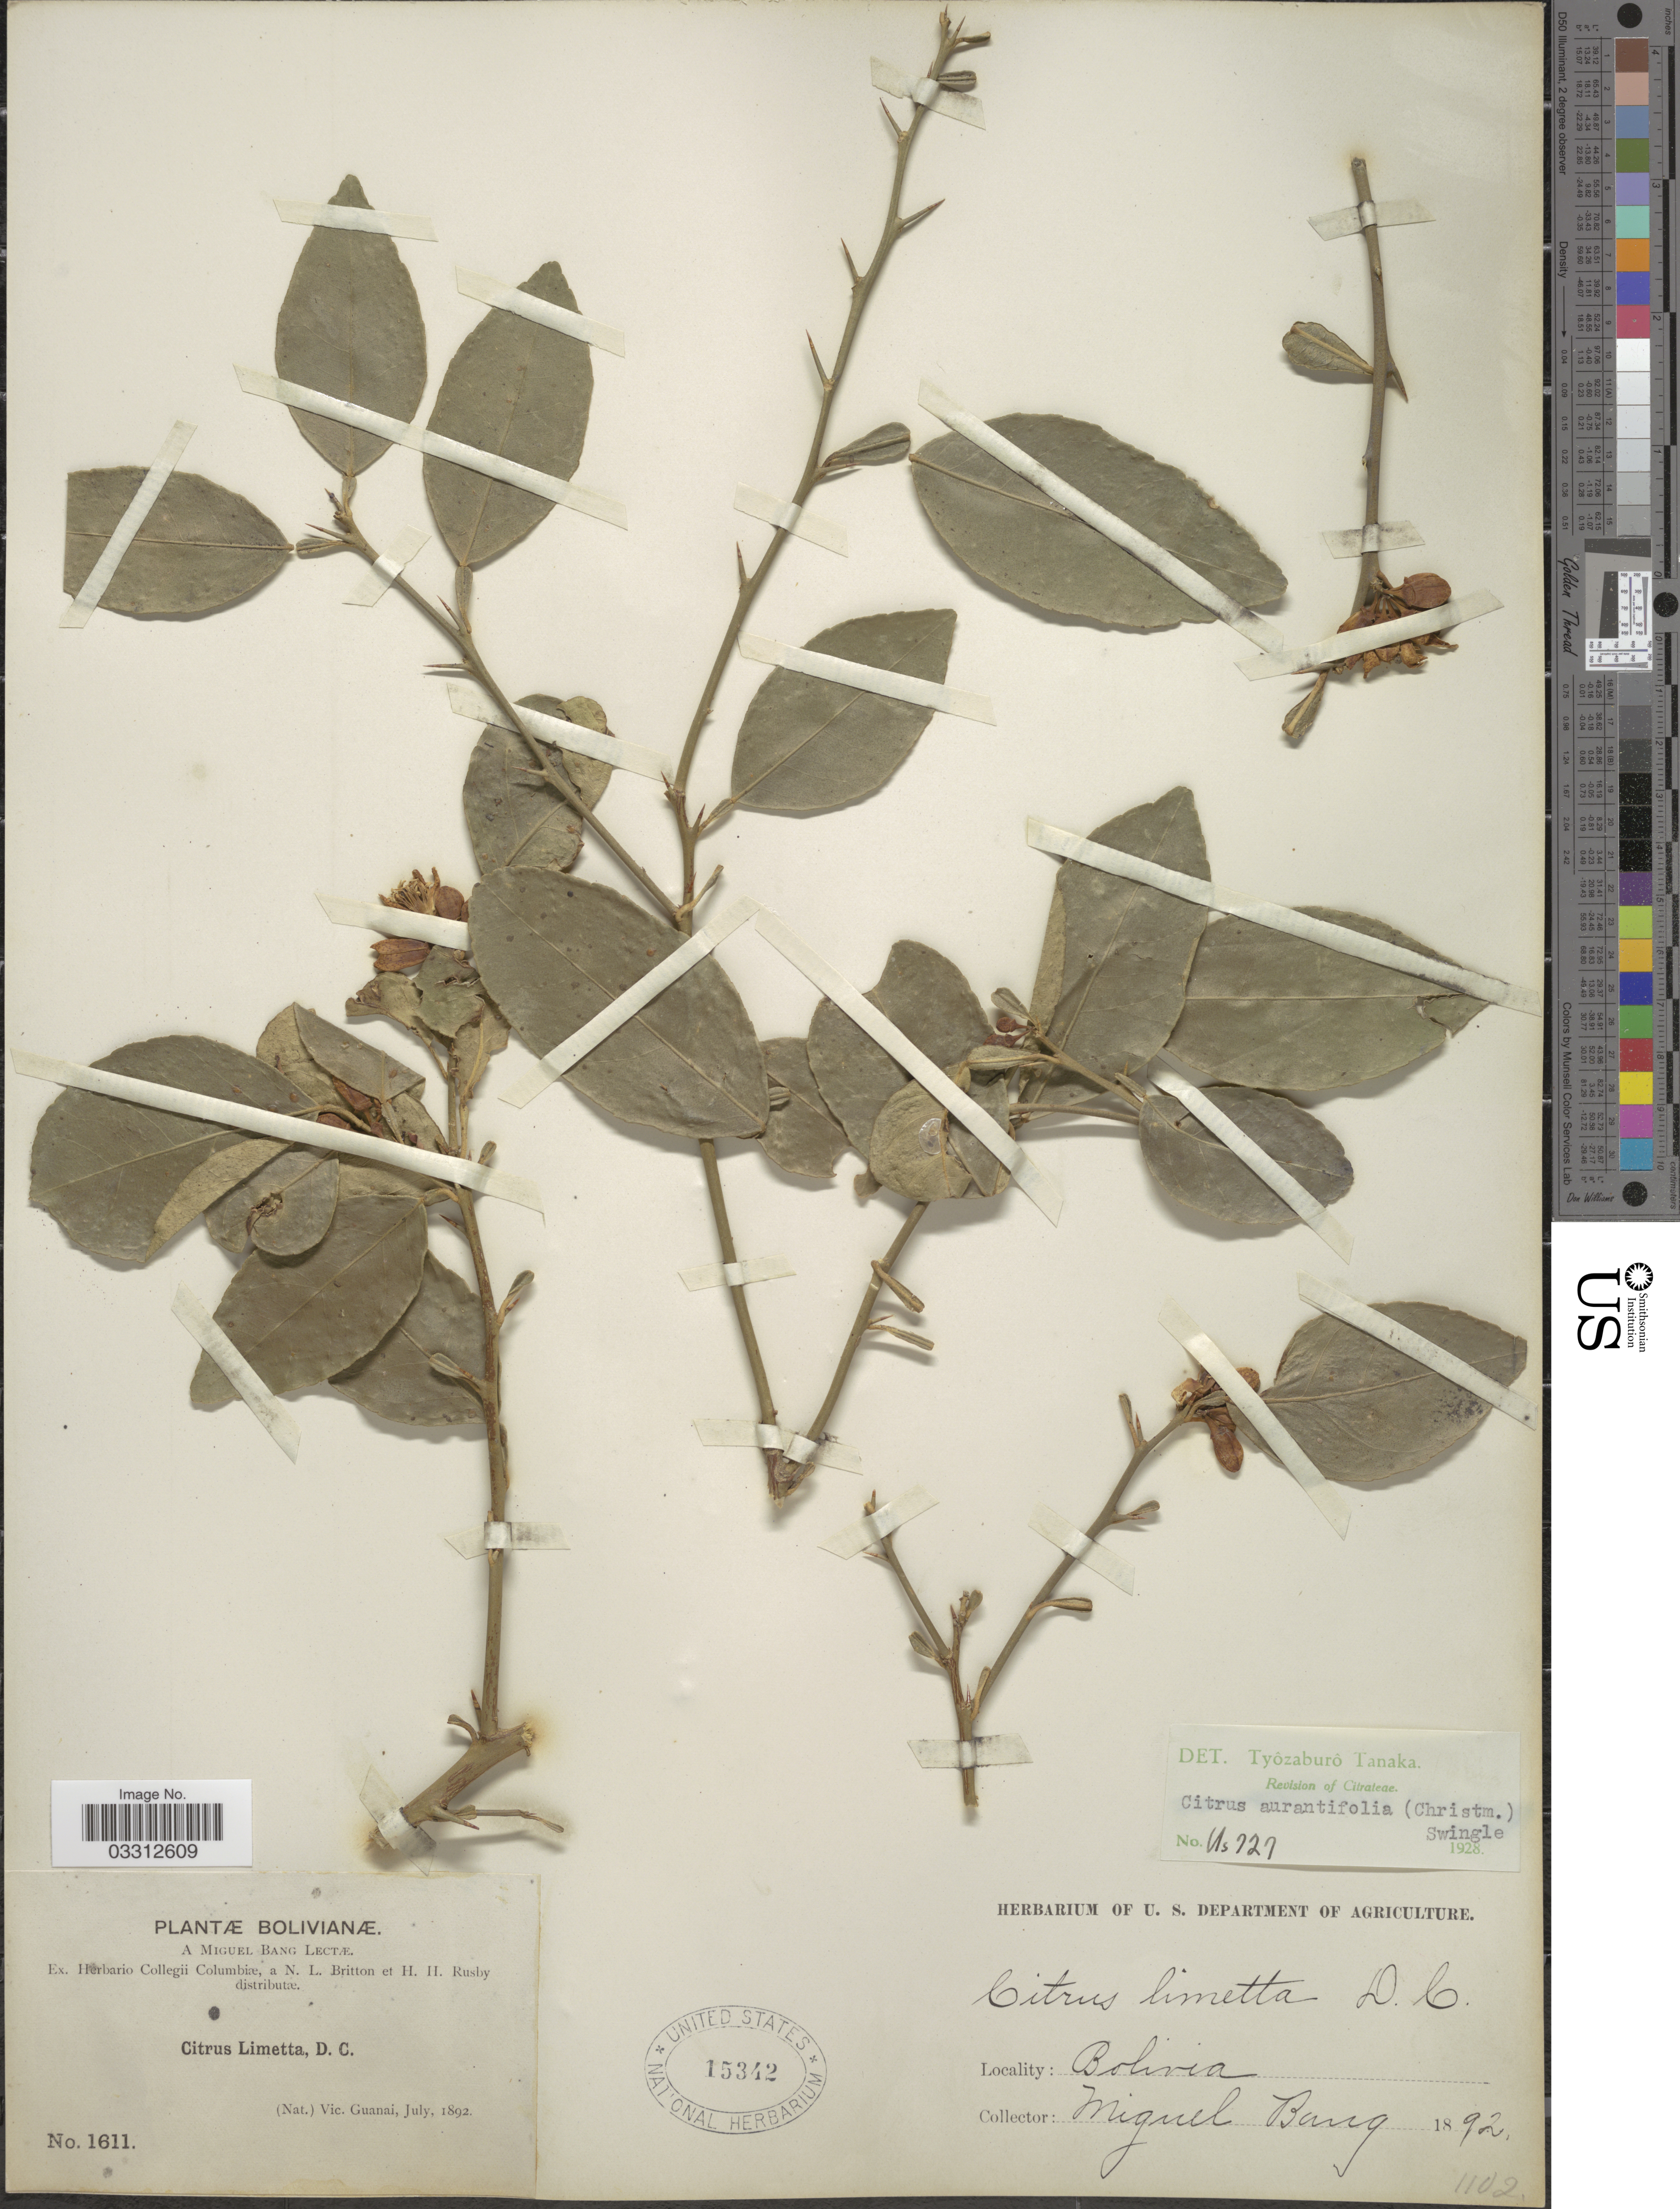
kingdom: Plantae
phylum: Tracheophyta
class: Magnoliopsida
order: Sapindales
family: Rutaceae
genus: Citrus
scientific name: Citrus x aurantifolia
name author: (Christm.) Swingle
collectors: M. Bang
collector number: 1611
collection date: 1892-07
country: Bolivia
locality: (Nat.) Vic. Guanai.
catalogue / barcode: US 15342